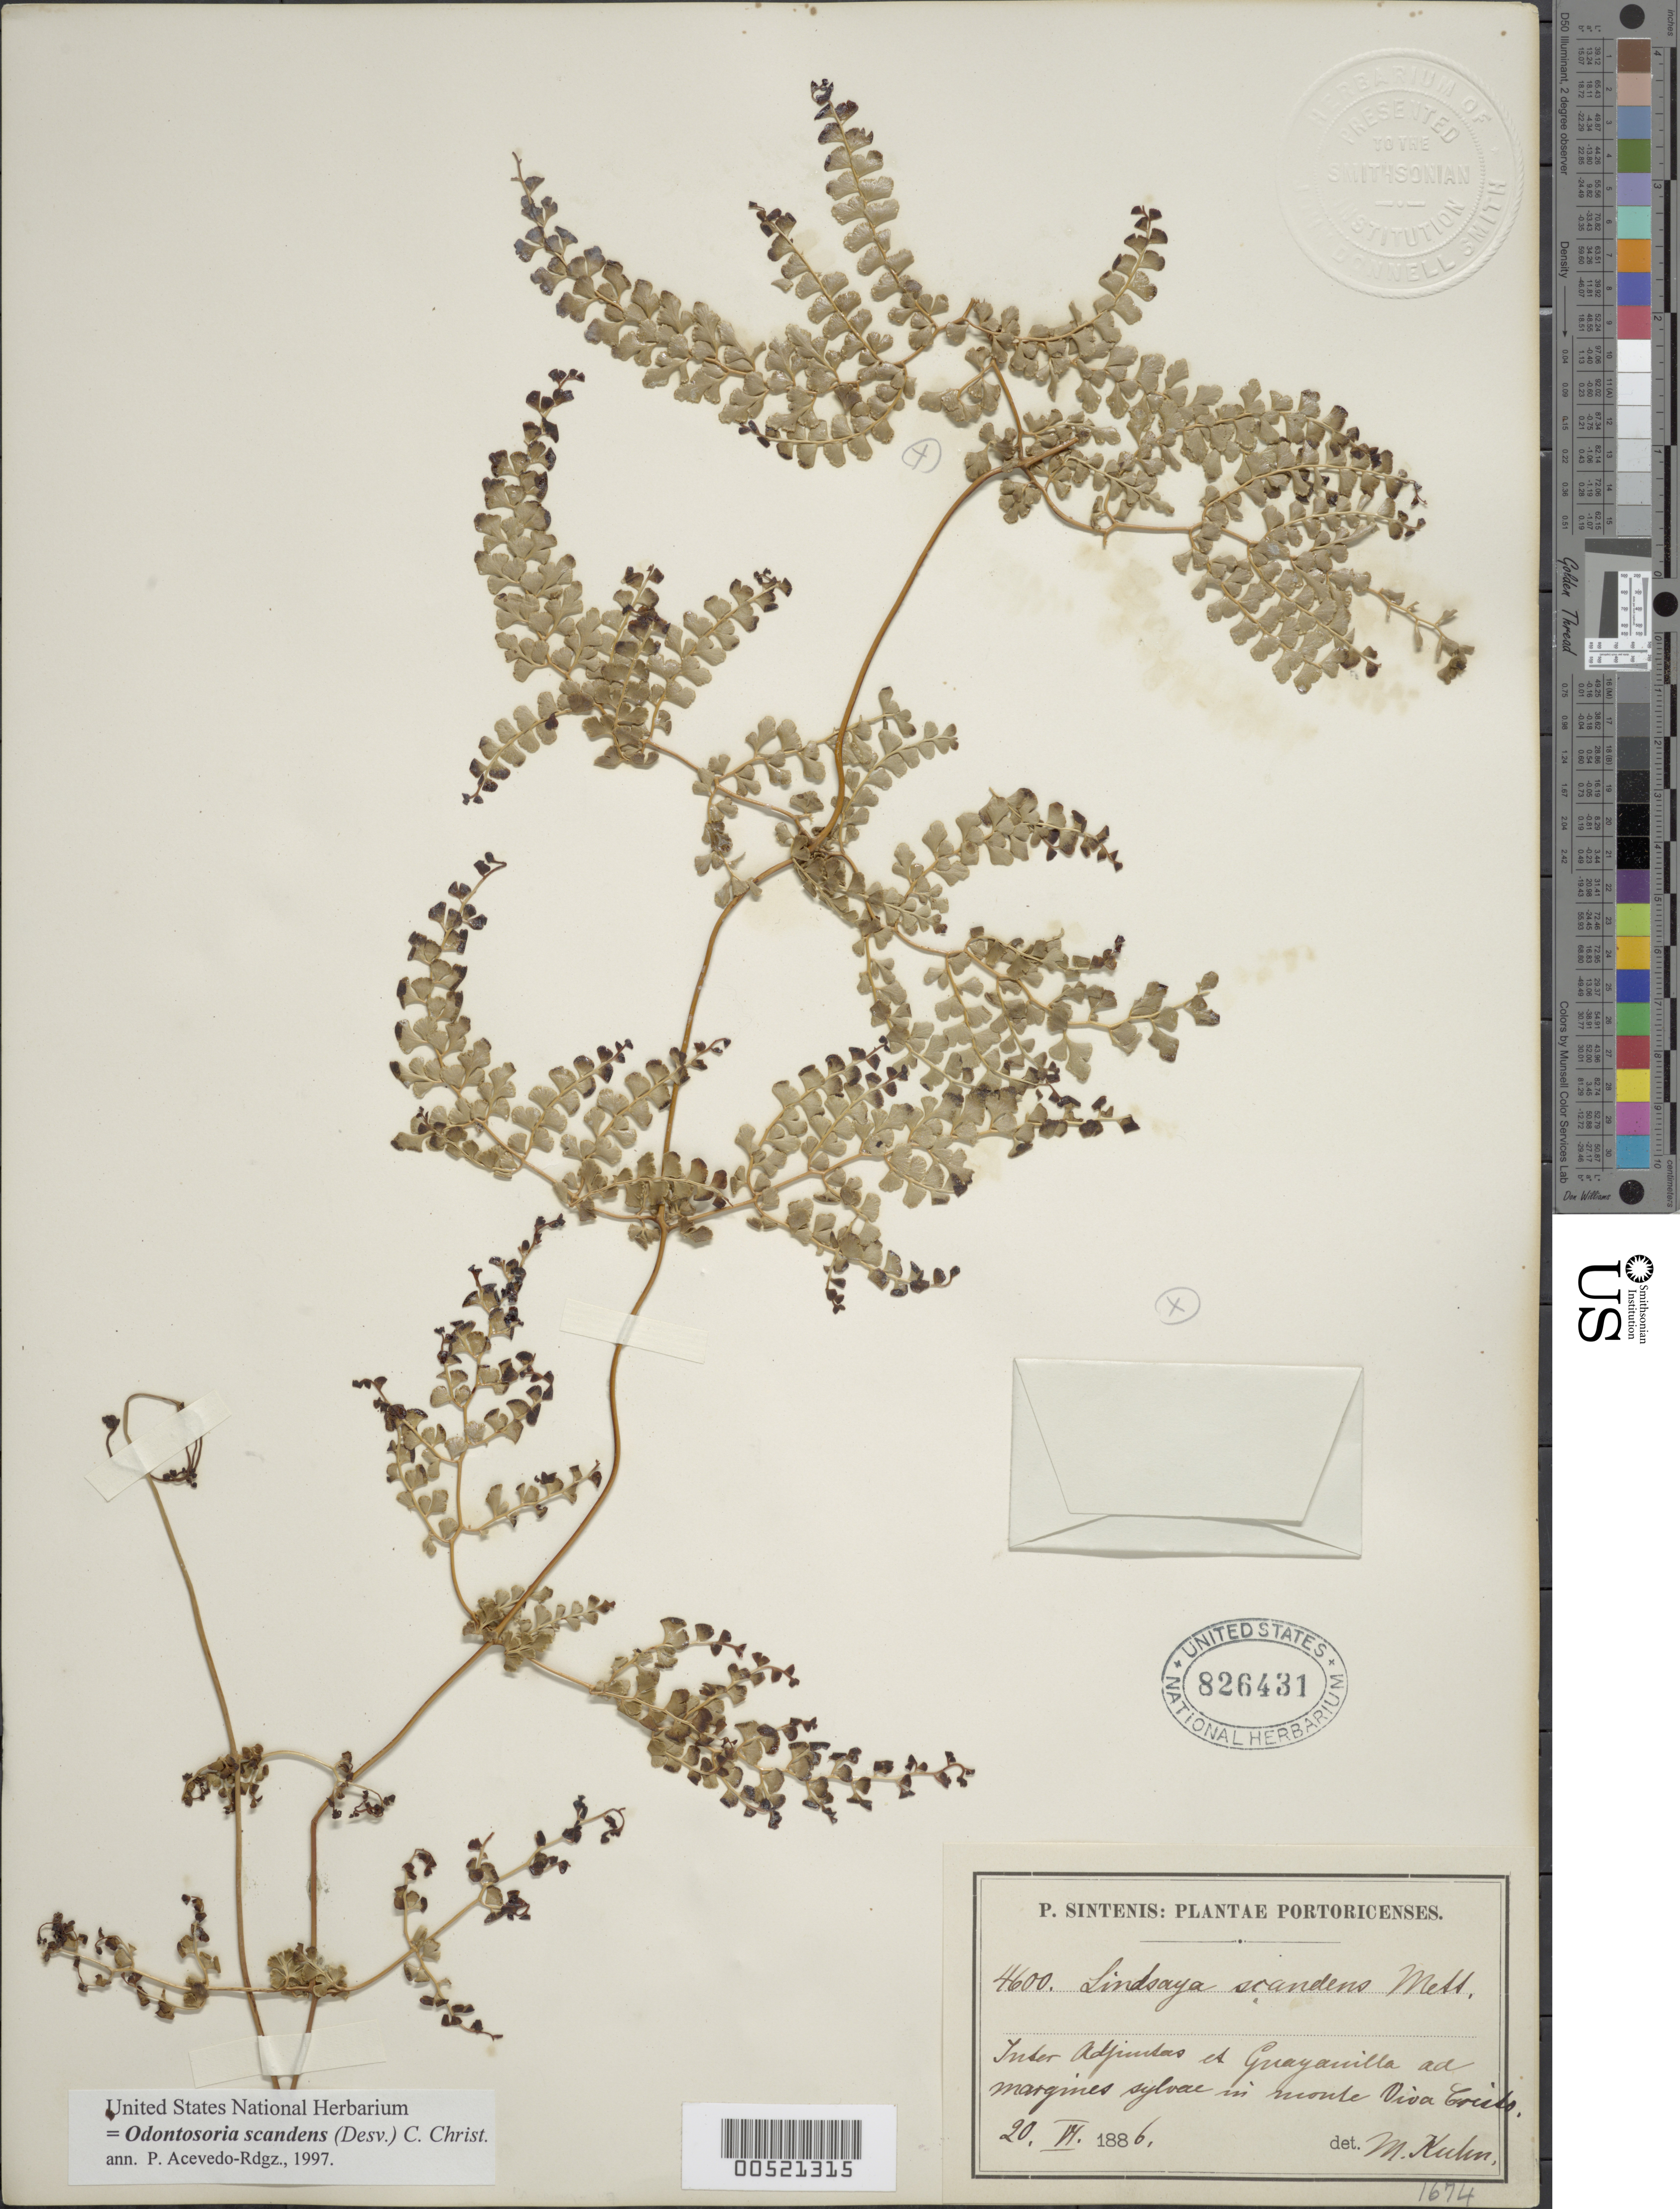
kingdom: Plantae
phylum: Tracheophyta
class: Polypodiopsida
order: Polypodiales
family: Lindsaeaceae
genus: Odontosoria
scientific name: Odontosoria scandens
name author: (Desv.) C. Chr.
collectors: P. Sintenis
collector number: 4600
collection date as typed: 20 Jun 1886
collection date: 1886-06-20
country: Puerto Rico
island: Greater Antilles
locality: Monte Viva Cristo, between Adjuntas and Guayanilla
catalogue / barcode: US 826431